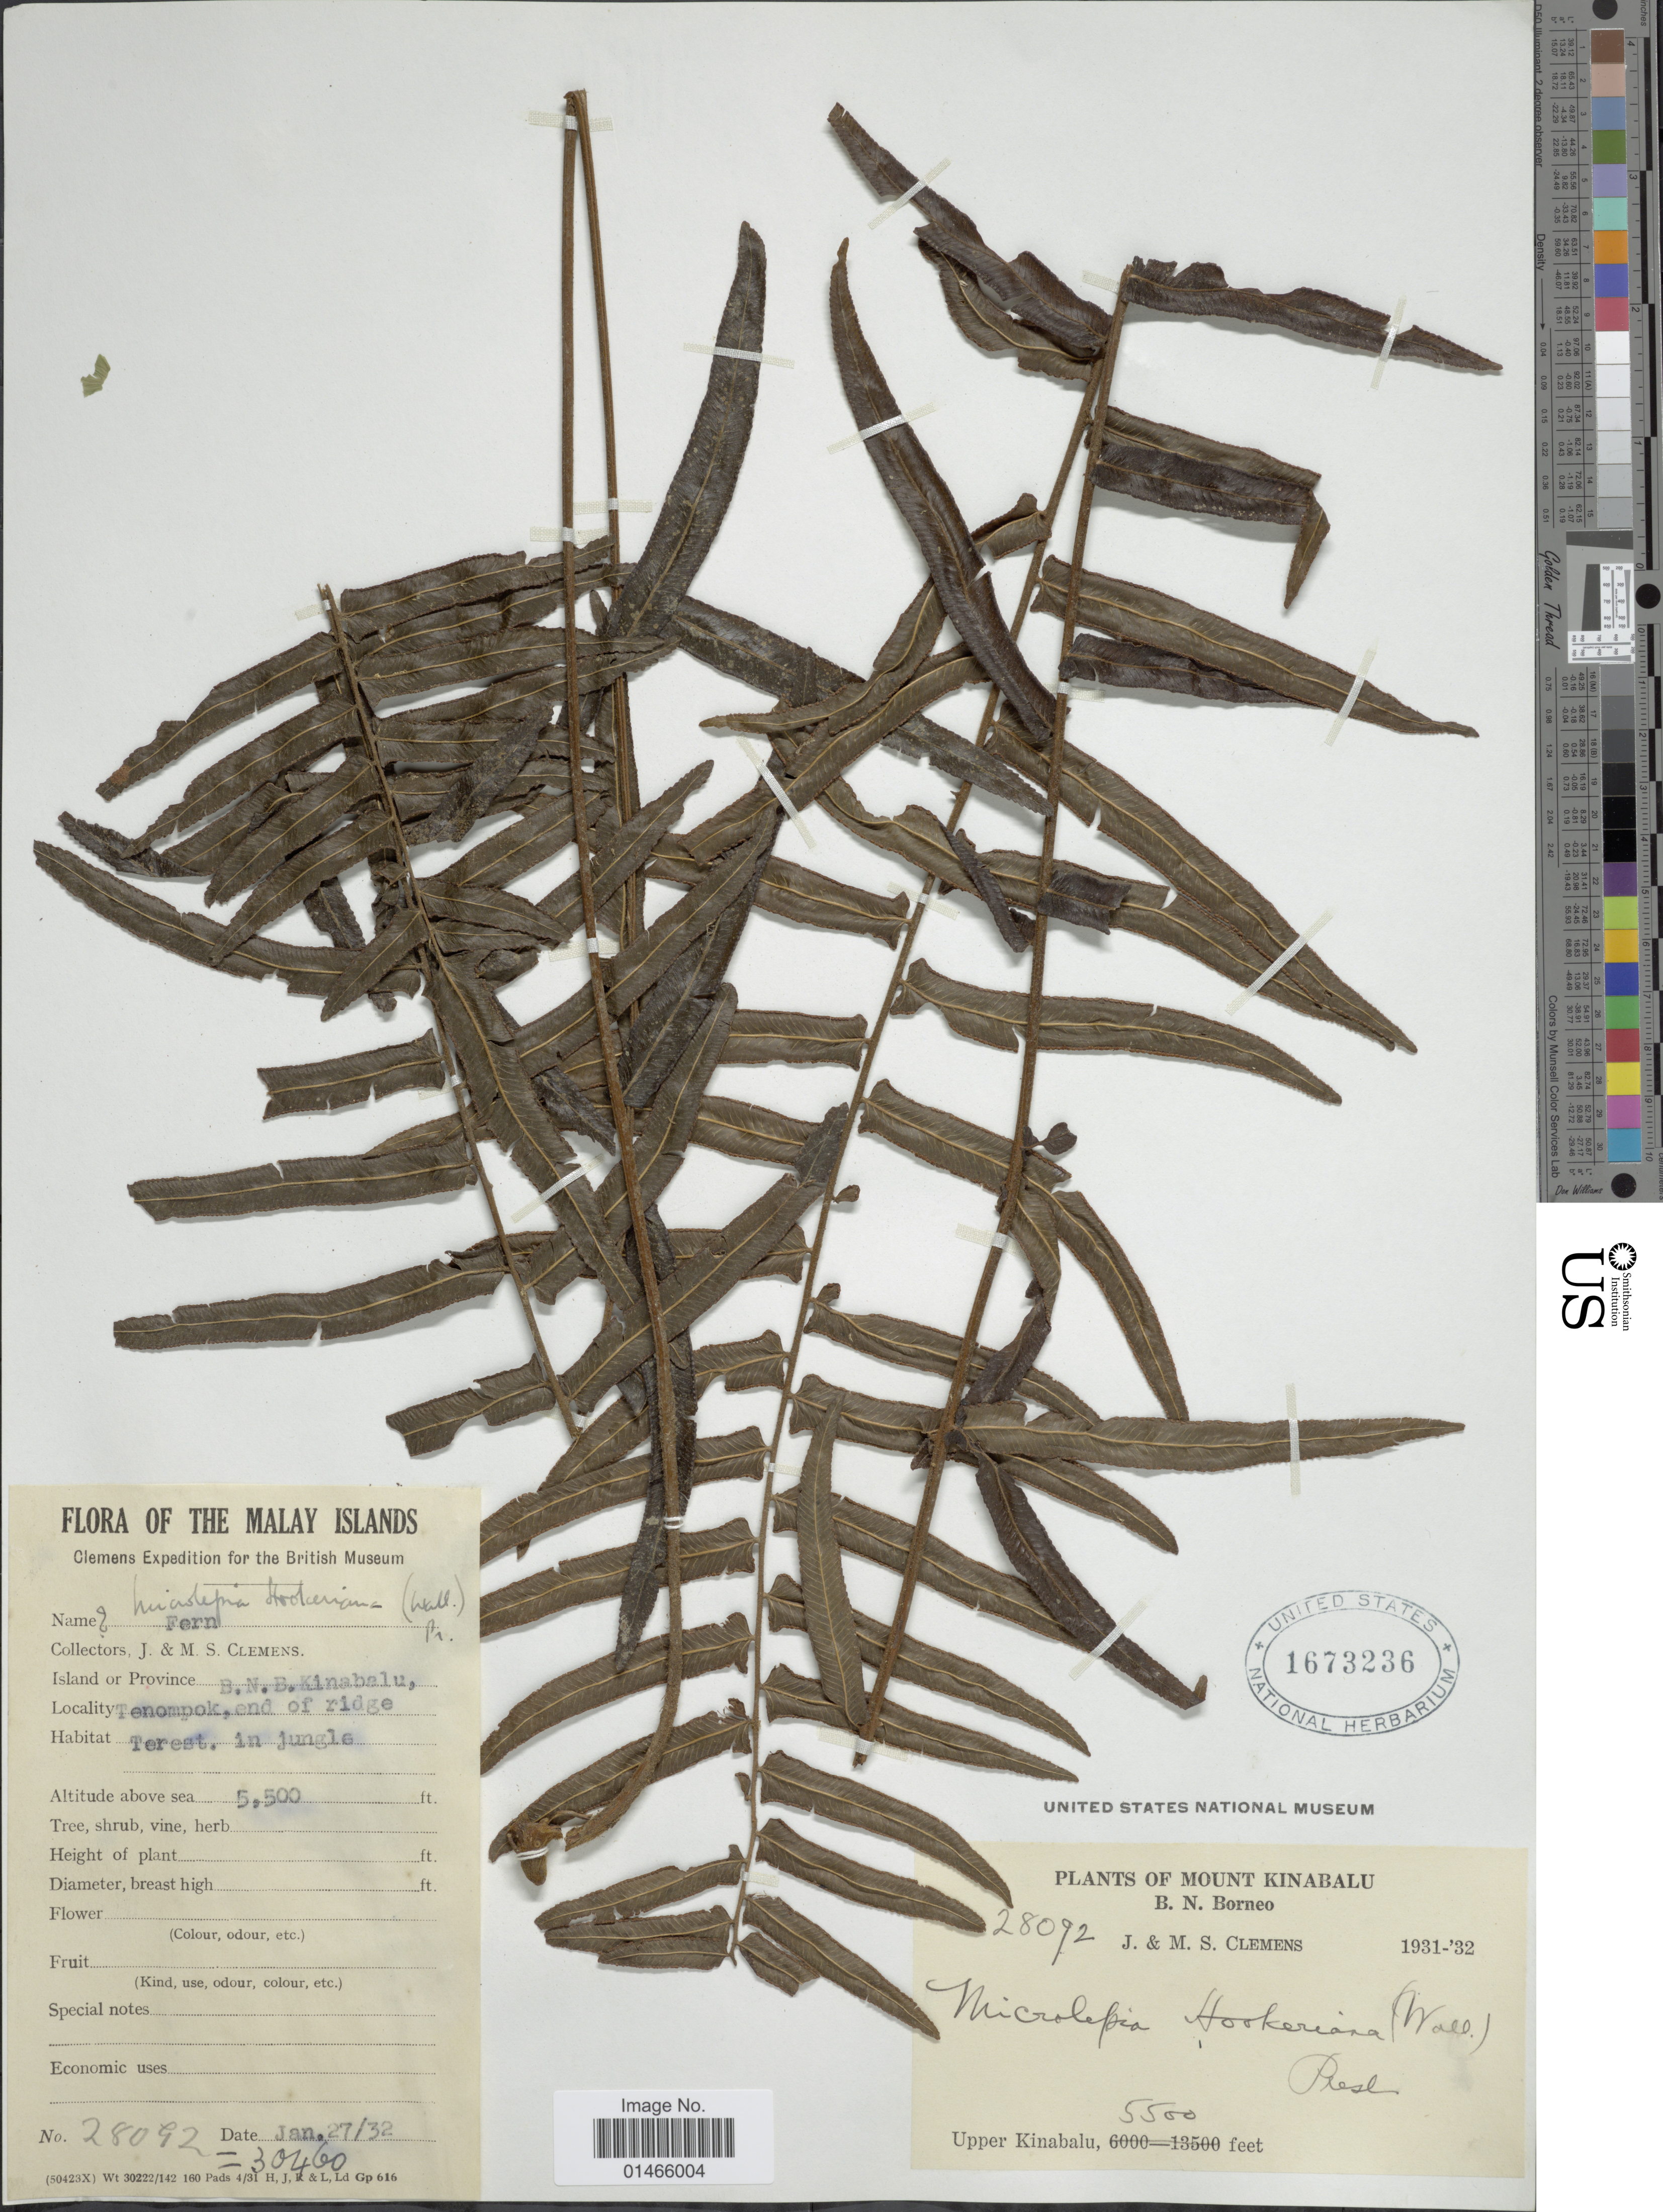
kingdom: Plantae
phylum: Tracheophyta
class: Polypodiopsida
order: Polypodiales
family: Dennstaedtiaceae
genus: Microlepia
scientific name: Microlepia hookeriana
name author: (Wall. ex Hook.) C. Presl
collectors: J. Clemens & M. S. Clemens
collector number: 28092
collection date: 1931/1932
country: Malaysia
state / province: Sabah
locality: Mount Kinabalu, B.N. Borneo, Upper Kinabalu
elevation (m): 1676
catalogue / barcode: US 1673236